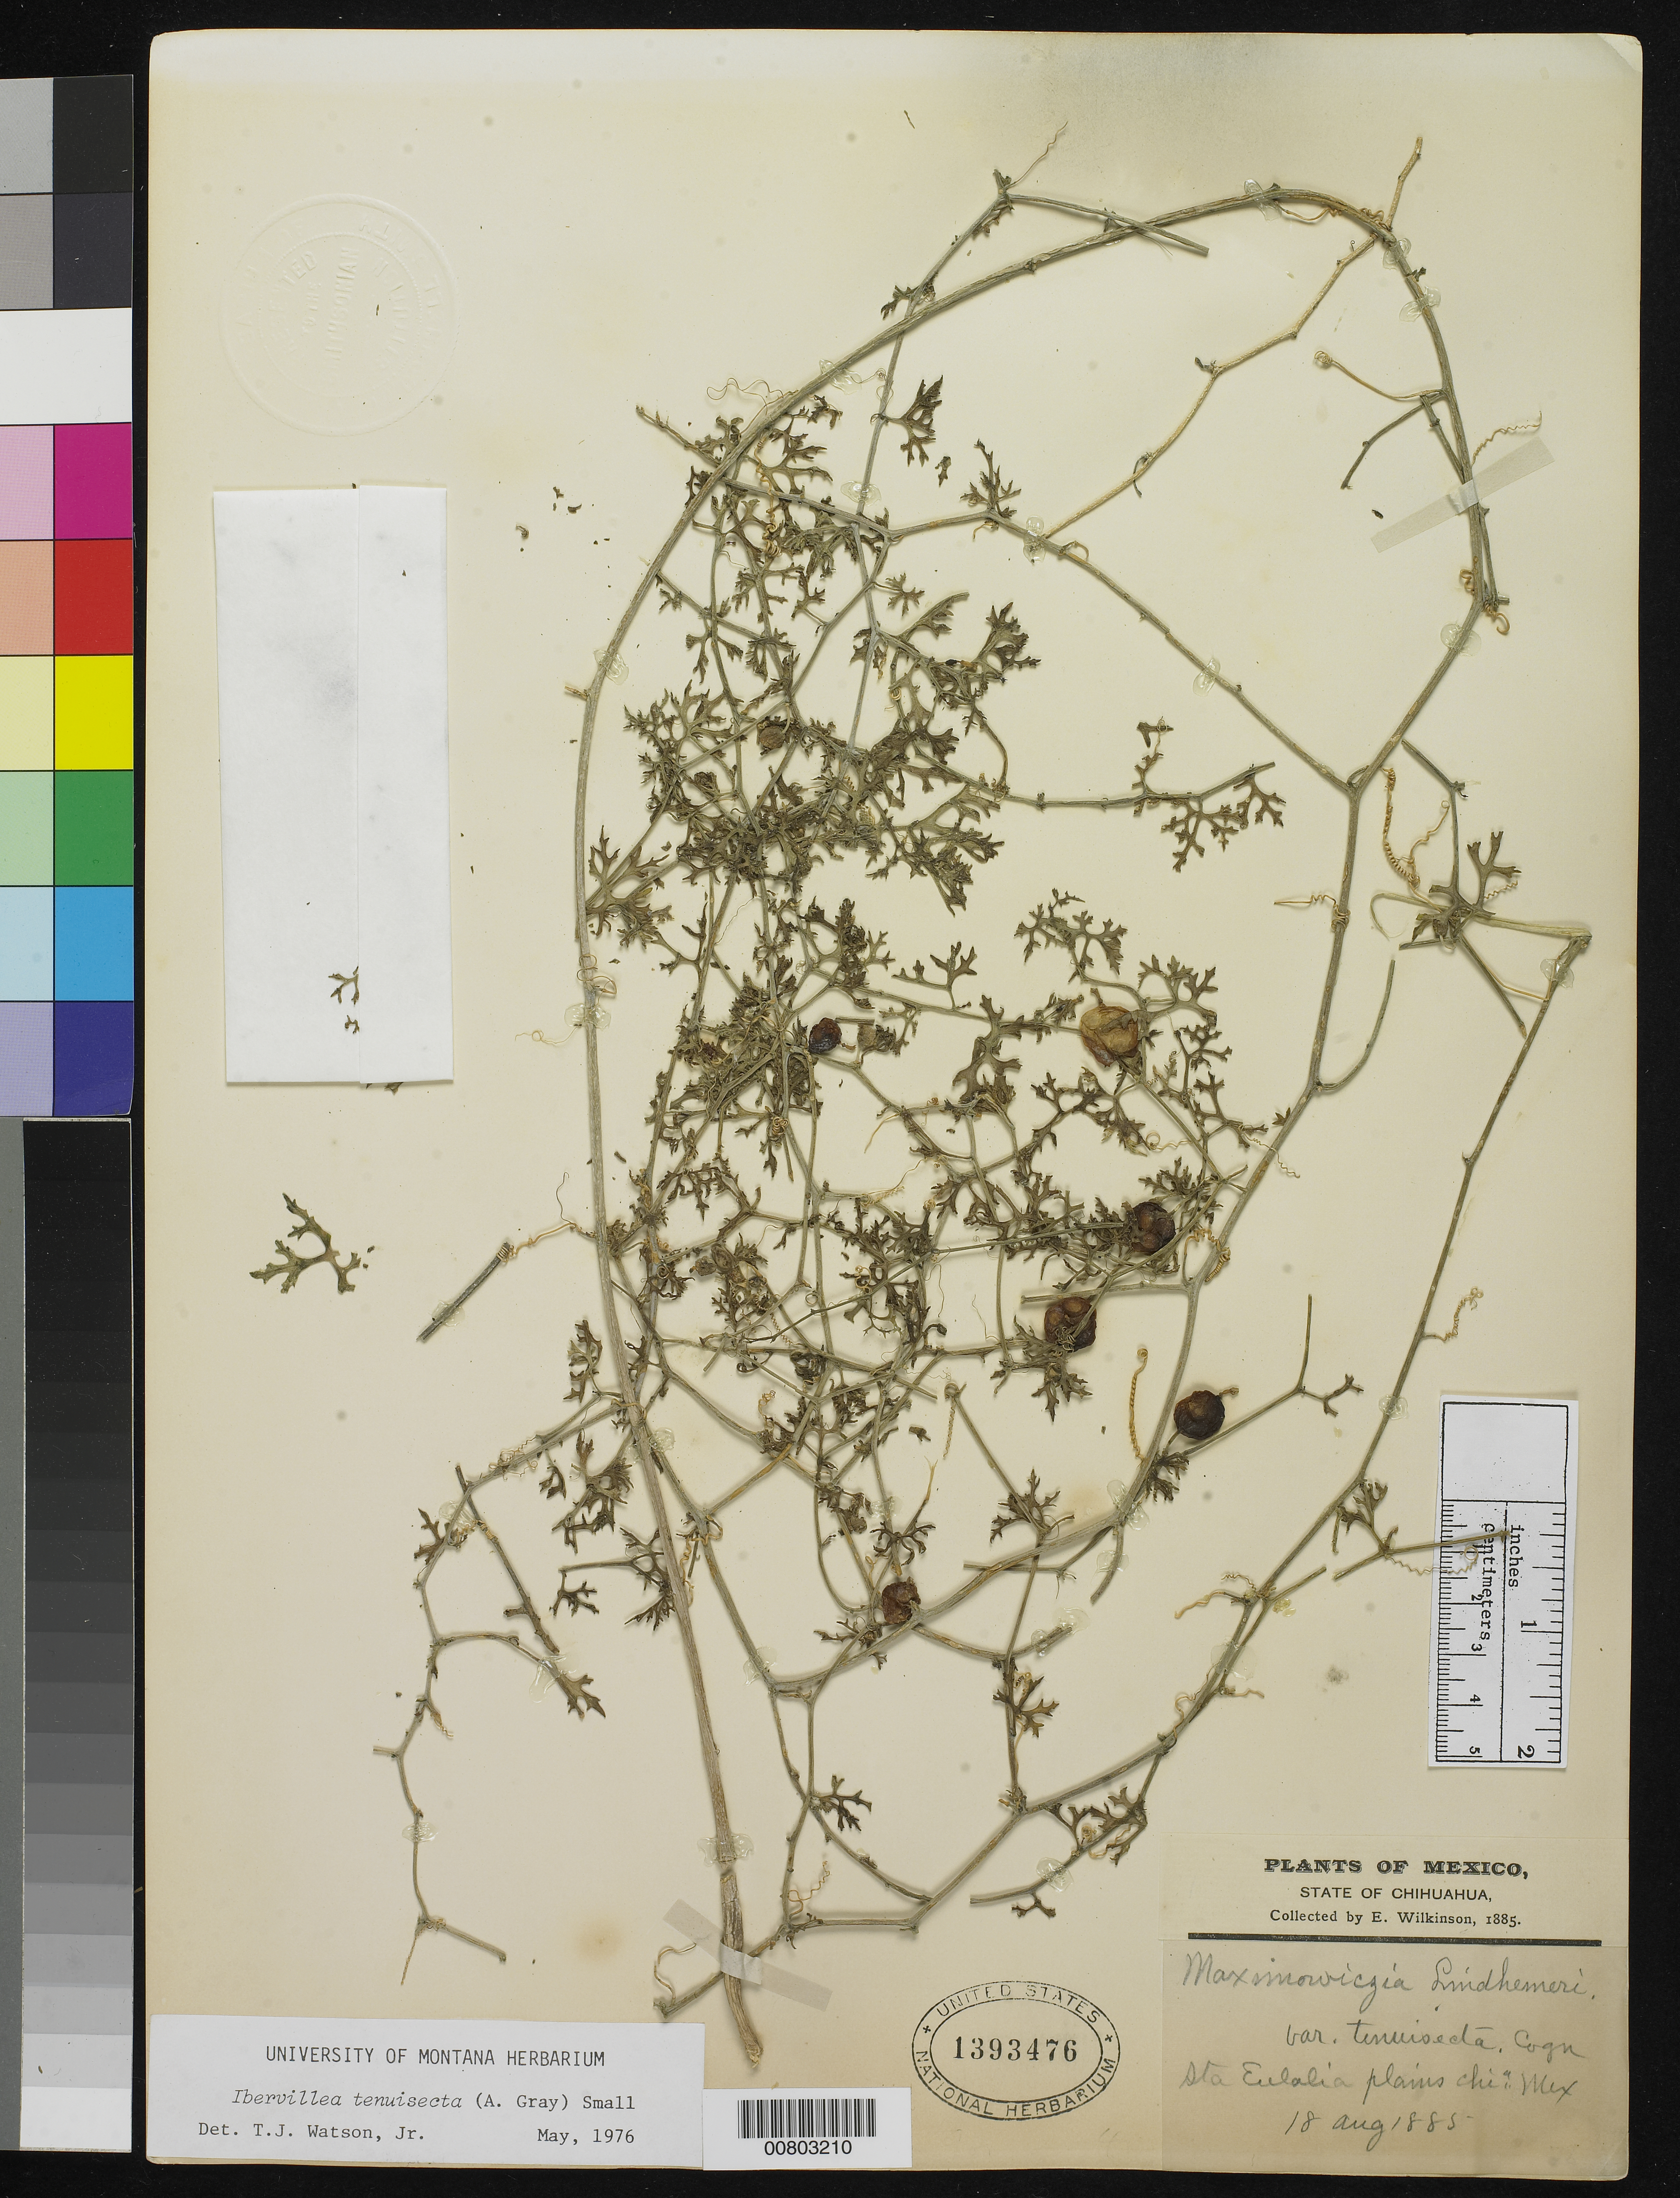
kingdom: Plantae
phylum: Tracheophyta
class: Magnoliopsida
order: Cucurbitales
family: Cucurbitaceae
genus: Ibervillea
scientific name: Ibervillea tenuisecta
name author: (A. Gray) Small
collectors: E. Wilkinson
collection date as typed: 18 Aug 1885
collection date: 1885-08-18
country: Mexico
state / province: Chihuahua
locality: Sta. Eulalia plains, Chihuahua.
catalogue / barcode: US 1393476